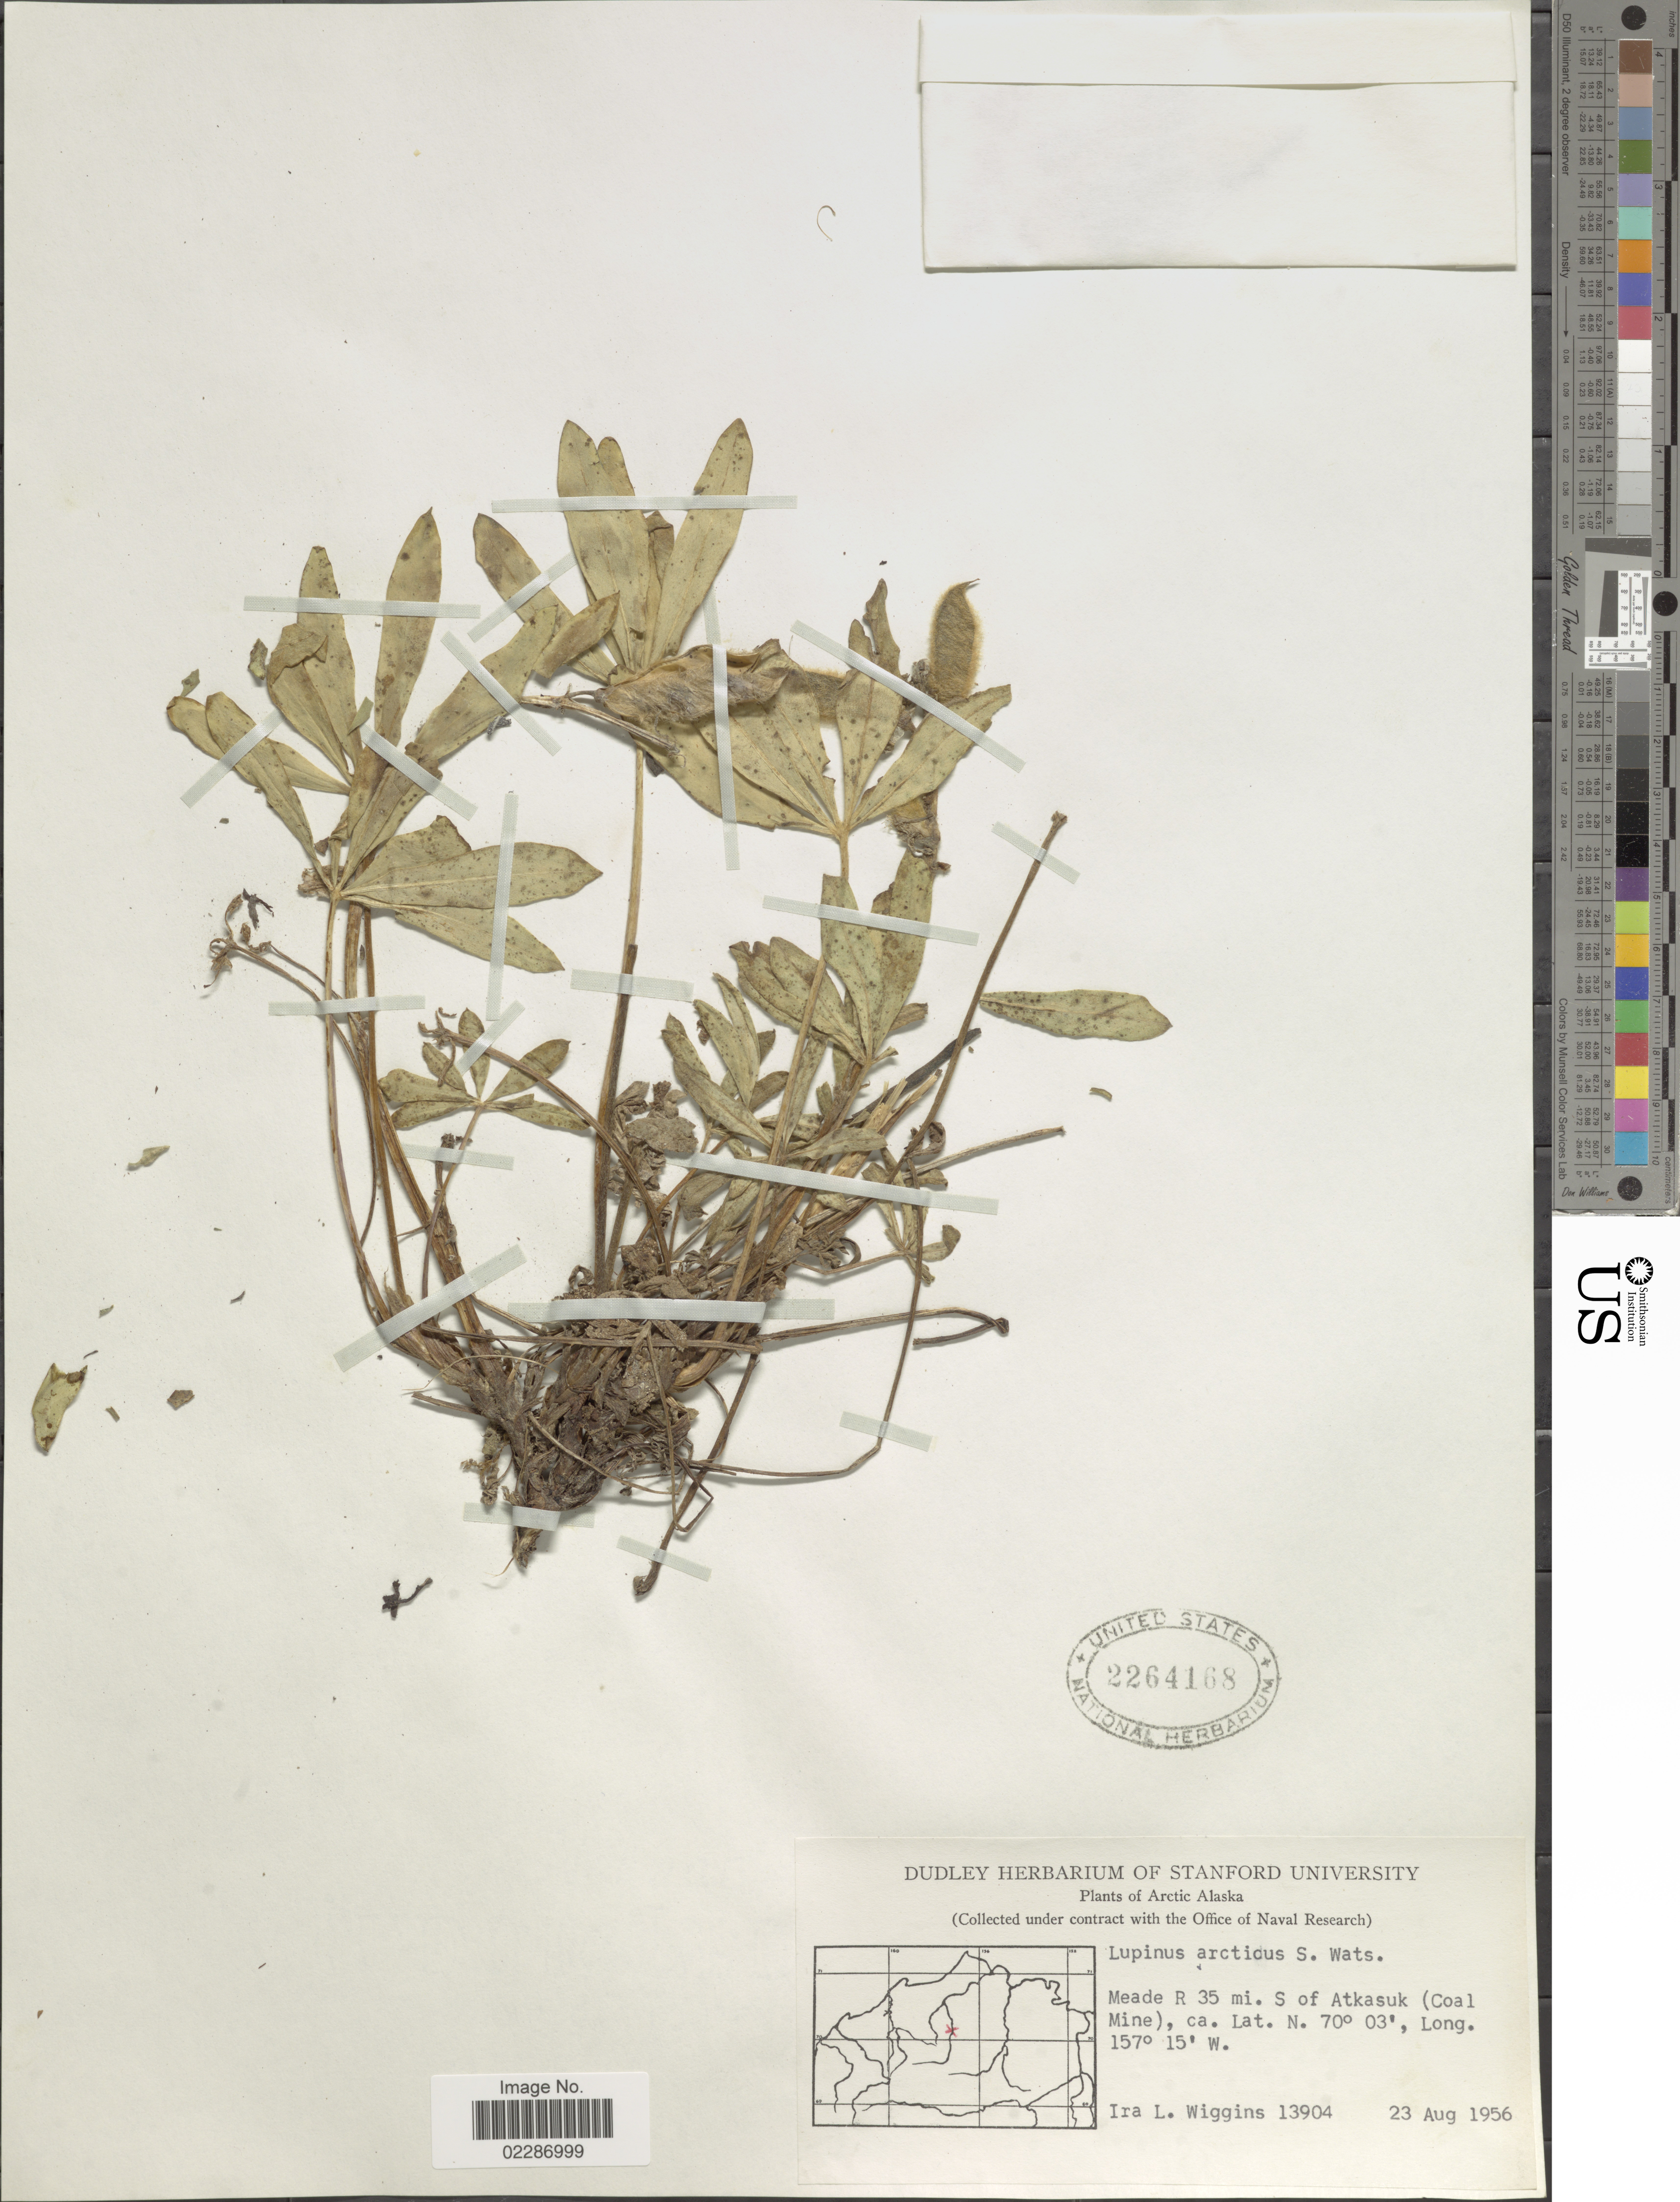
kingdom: Plantae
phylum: Tracheophyta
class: Magnoliopsida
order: Fabales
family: Fabaceae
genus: Lupinus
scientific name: Lupinus arcticus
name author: S. Watson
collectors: I. L. Wiggins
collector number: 13904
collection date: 1956-08-23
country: United States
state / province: Alaska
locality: Arctic Alaska, Meade r 35. S of Atkasuk (Coal Mine)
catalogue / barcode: US 2264168